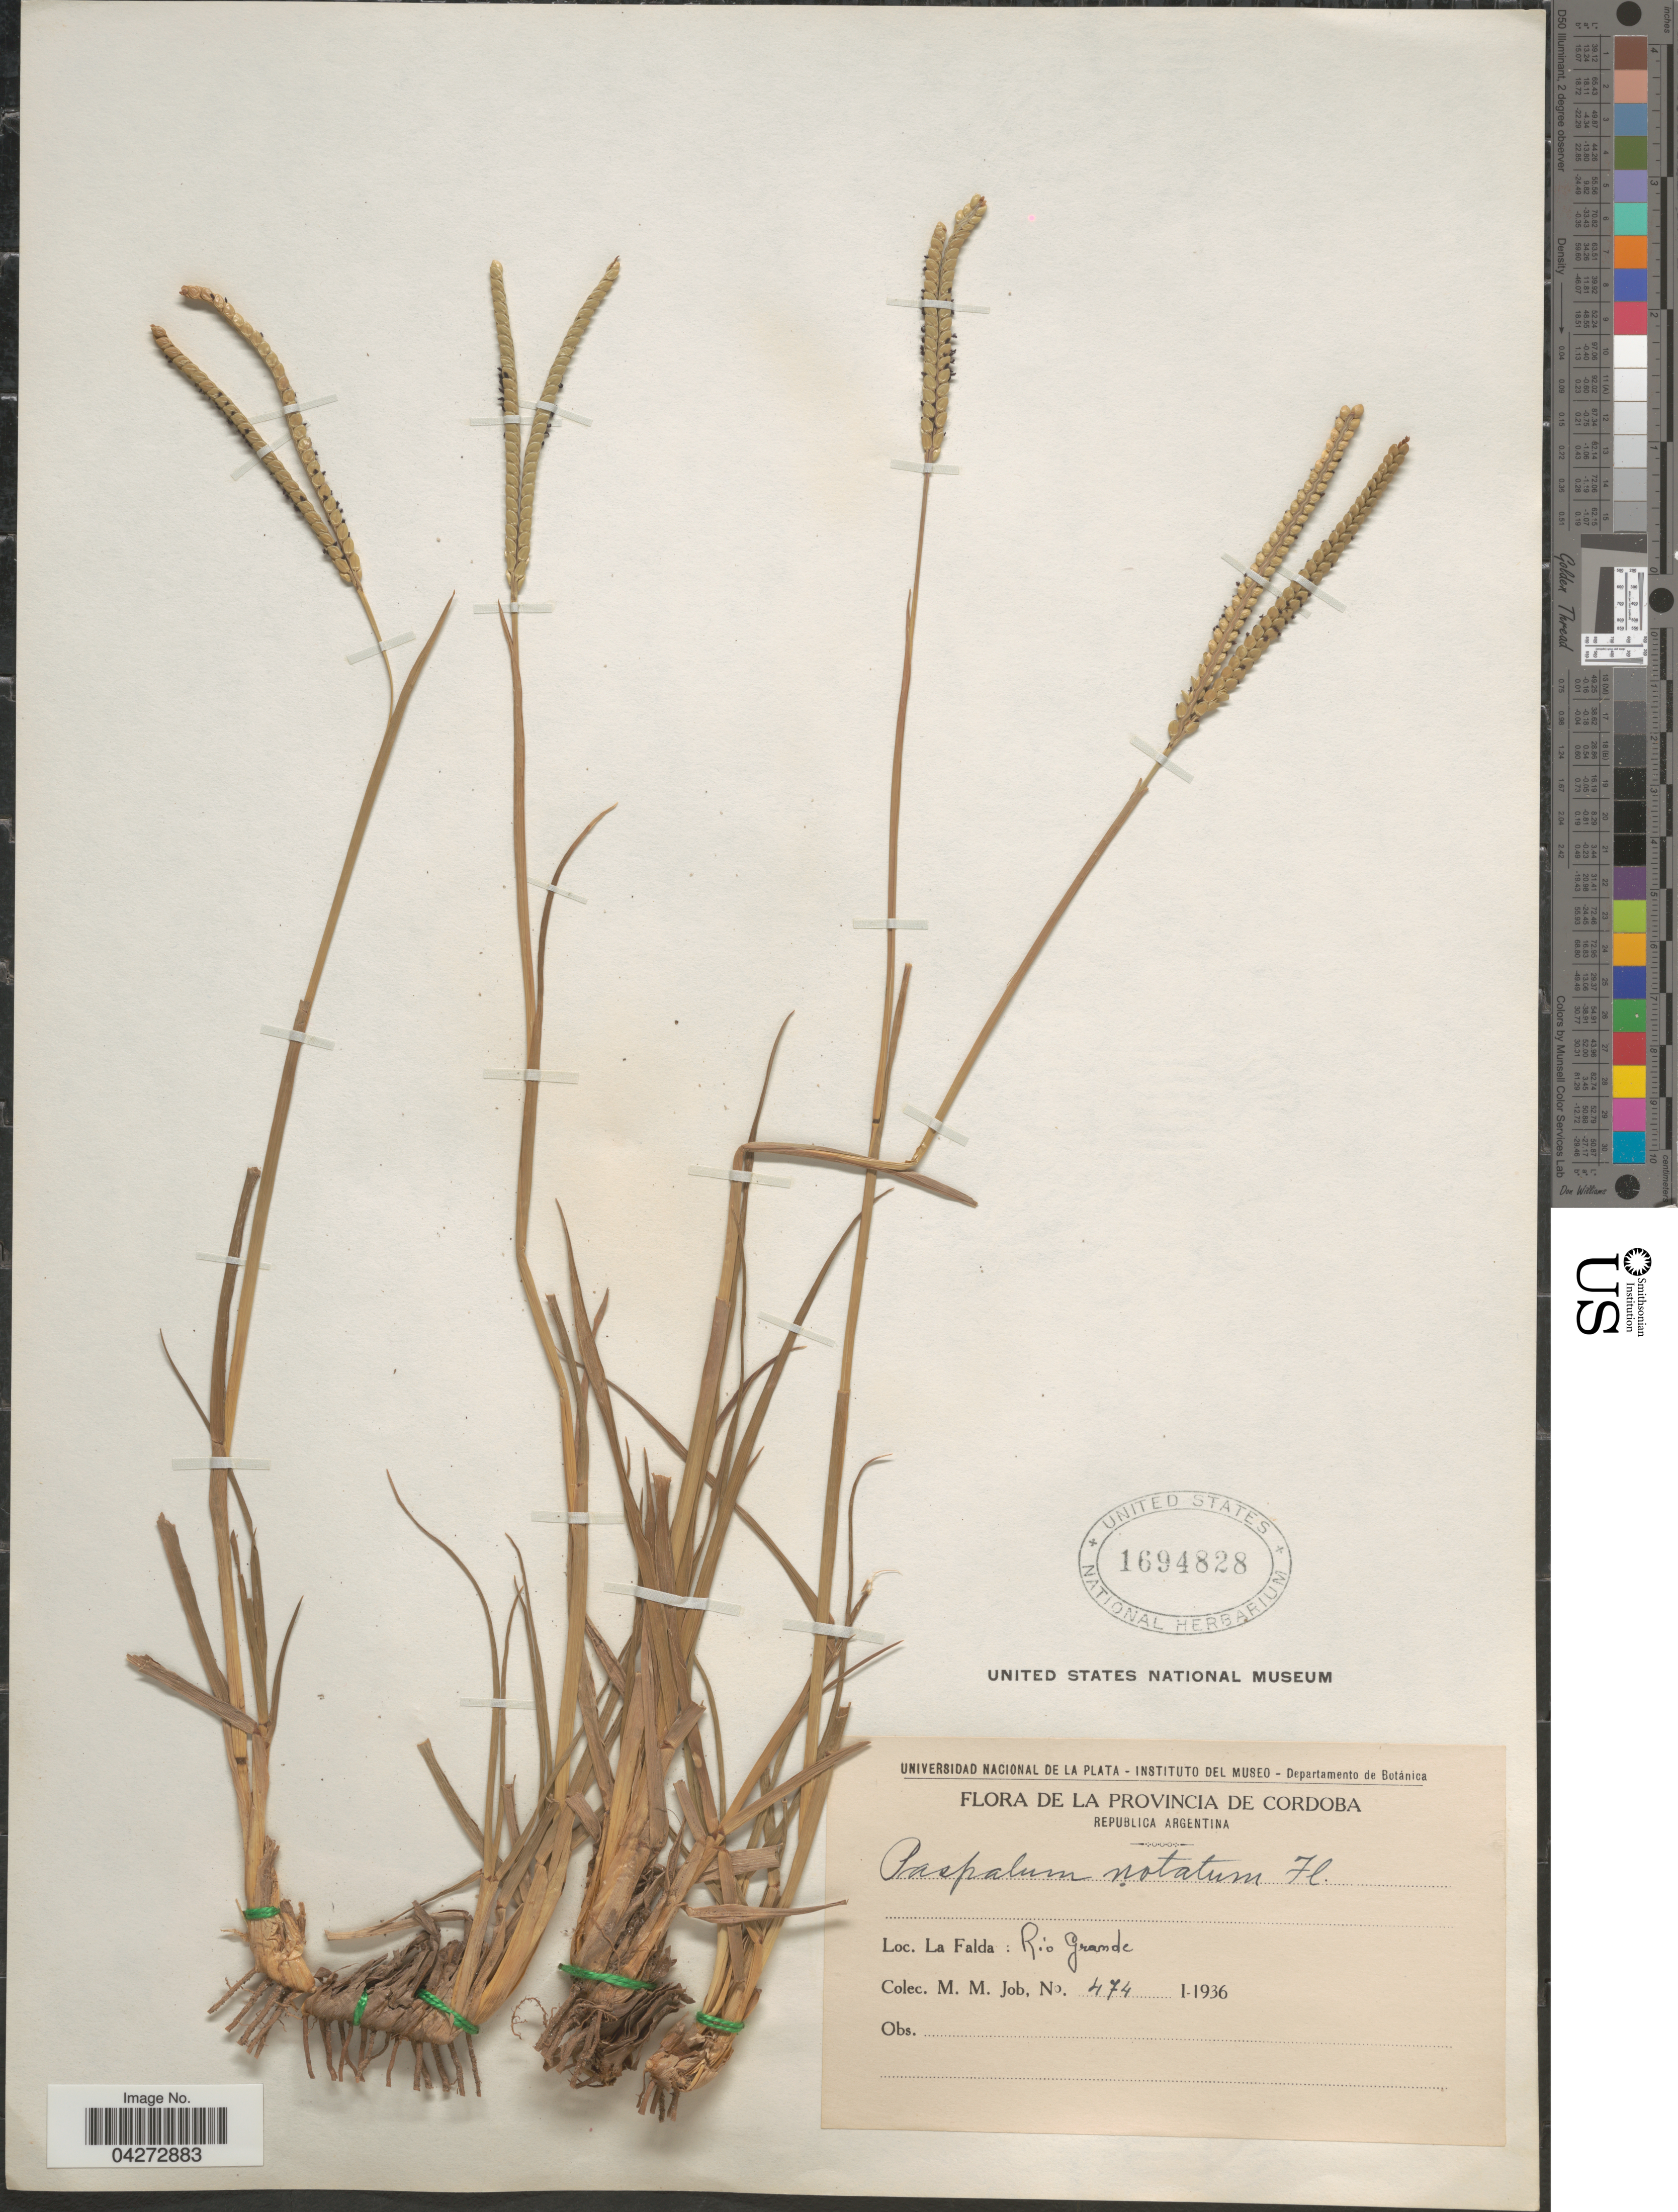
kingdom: Plantae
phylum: Tracheophyta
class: Liliopsida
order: Poales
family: Poaceae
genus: Paspalum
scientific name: Paspalum notatum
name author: Flüggé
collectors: M. Job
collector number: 474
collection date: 1936-01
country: Argentina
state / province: Cordoba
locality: Republica Argentina. La Falda: Rio Grande.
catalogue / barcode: US 1694828